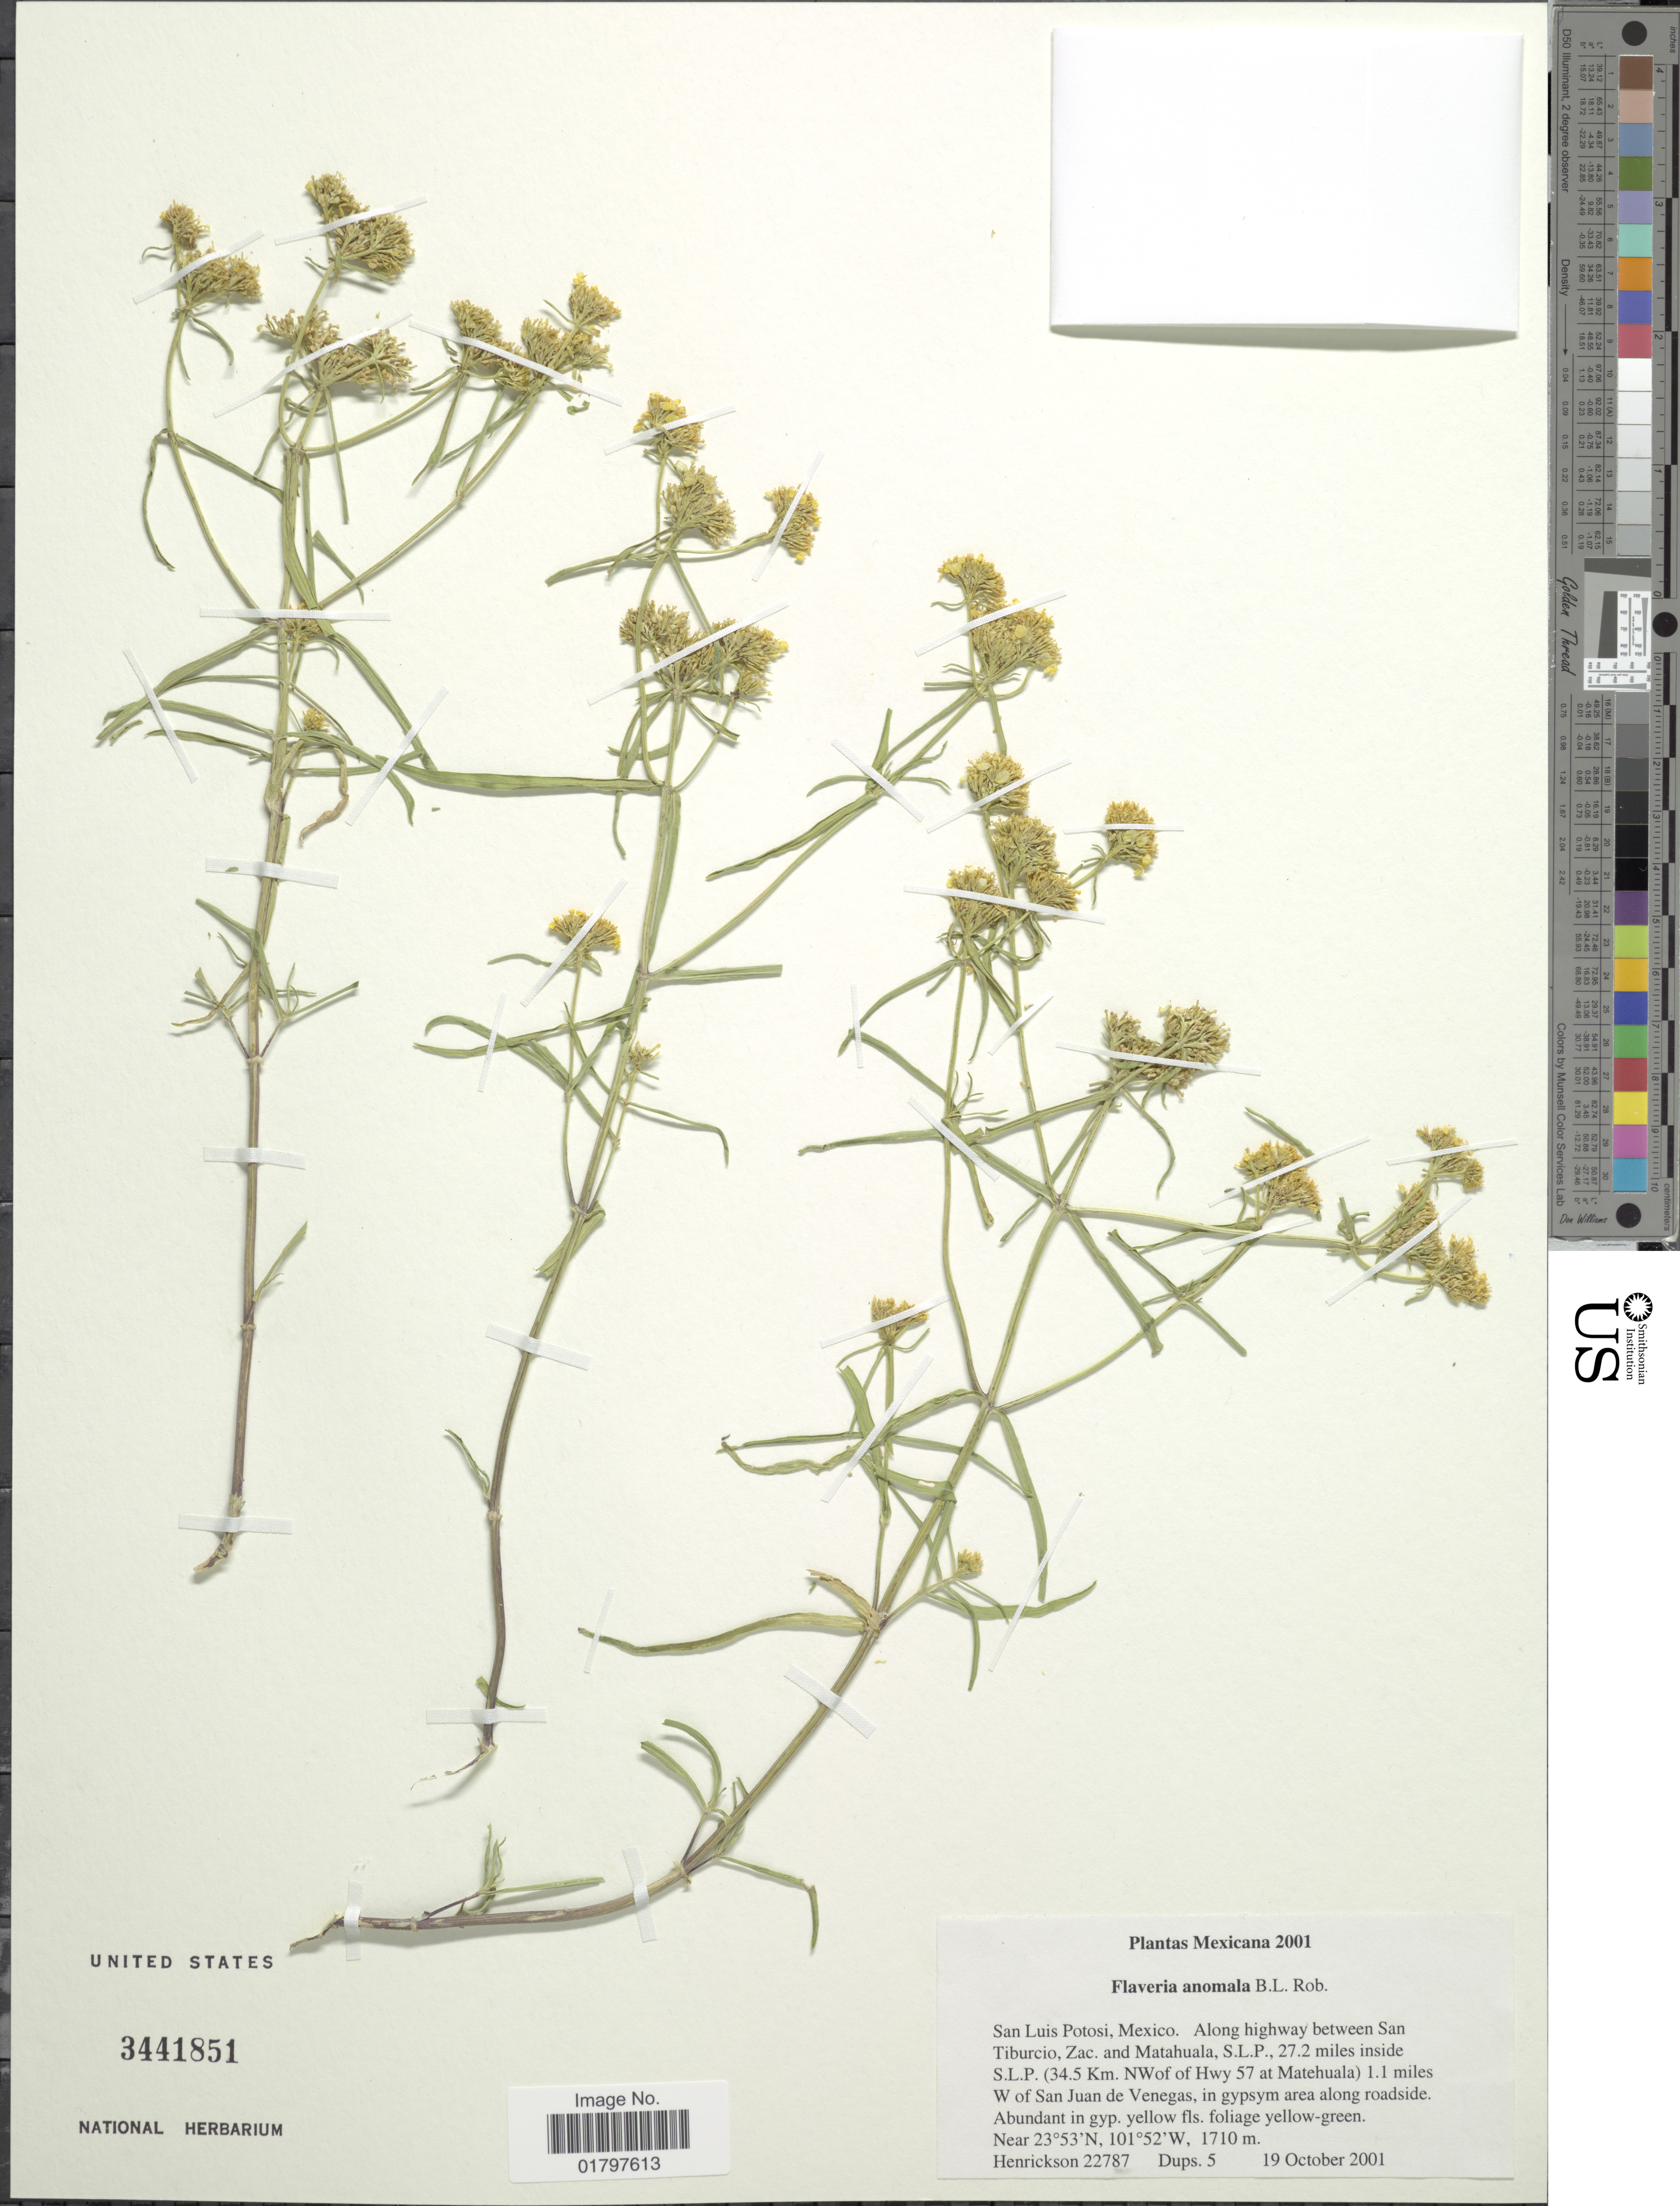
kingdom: Plantae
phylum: Tracheophyta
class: Magnoliopsida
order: Asterales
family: Asteraceae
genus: Flaveria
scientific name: Flaveria anomala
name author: B.L. Rob.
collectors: -. Henrickson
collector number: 22787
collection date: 2001-10-19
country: Mexico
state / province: San Luis Potosí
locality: San Luis Potosi, Mexico. Along highway between San Tiburcio, and Marahuala, S.L.P. 27.2 miles inside S.L.P. (34.5 Km. NW of of Hwy 57 at Matehuala) 1.1 miles W of San Juan de Venegas, in gypsum area along roadside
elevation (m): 1710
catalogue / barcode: US 3441851